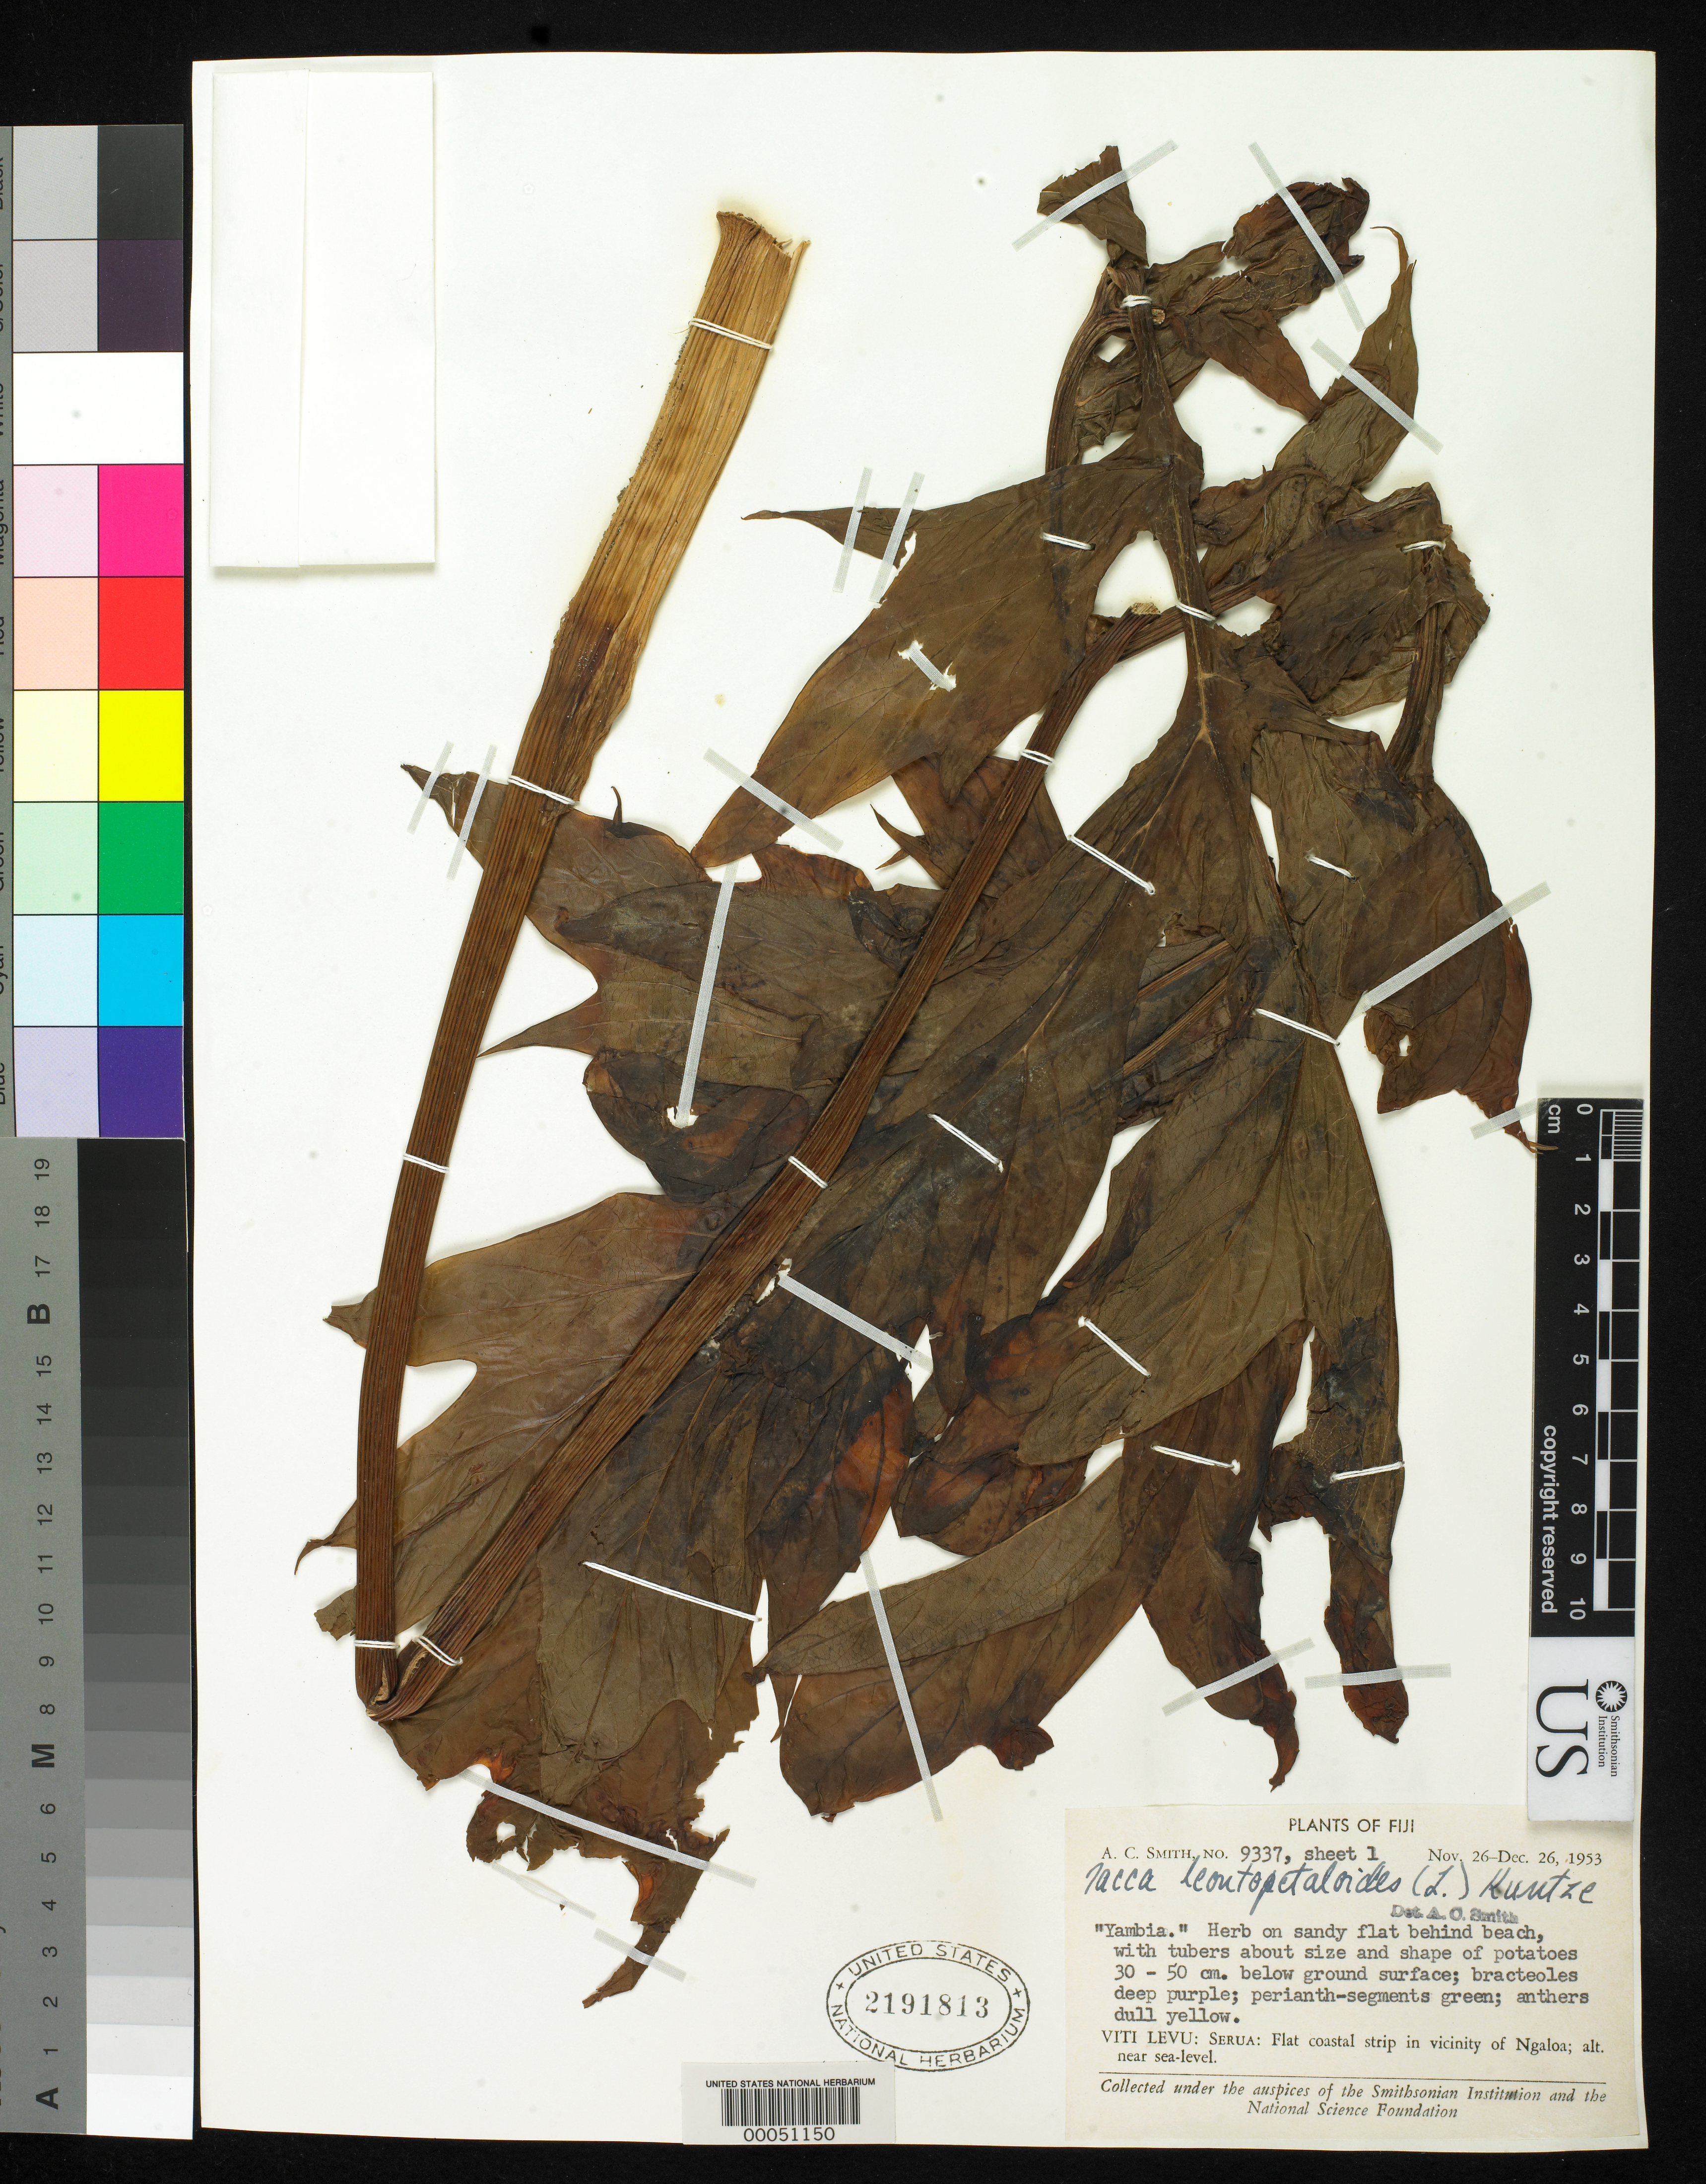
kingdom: Plantae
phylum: Tracheophyta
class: Liliopsida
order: Dioscoreales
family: Dioscoreaceae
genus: Tacca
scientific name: Tacca leontopetaloides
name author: (L.) Kuntze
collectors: A. C. Smith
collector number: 9337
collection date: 1953-11-26/1953-12-26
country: Fiji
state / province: Central Division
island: Viti Levu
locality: Flat coastal strip in vicinity of Ngaloa, Serua Prov., Viti Levu, Fiji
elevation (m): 0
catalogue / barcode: US 2191813